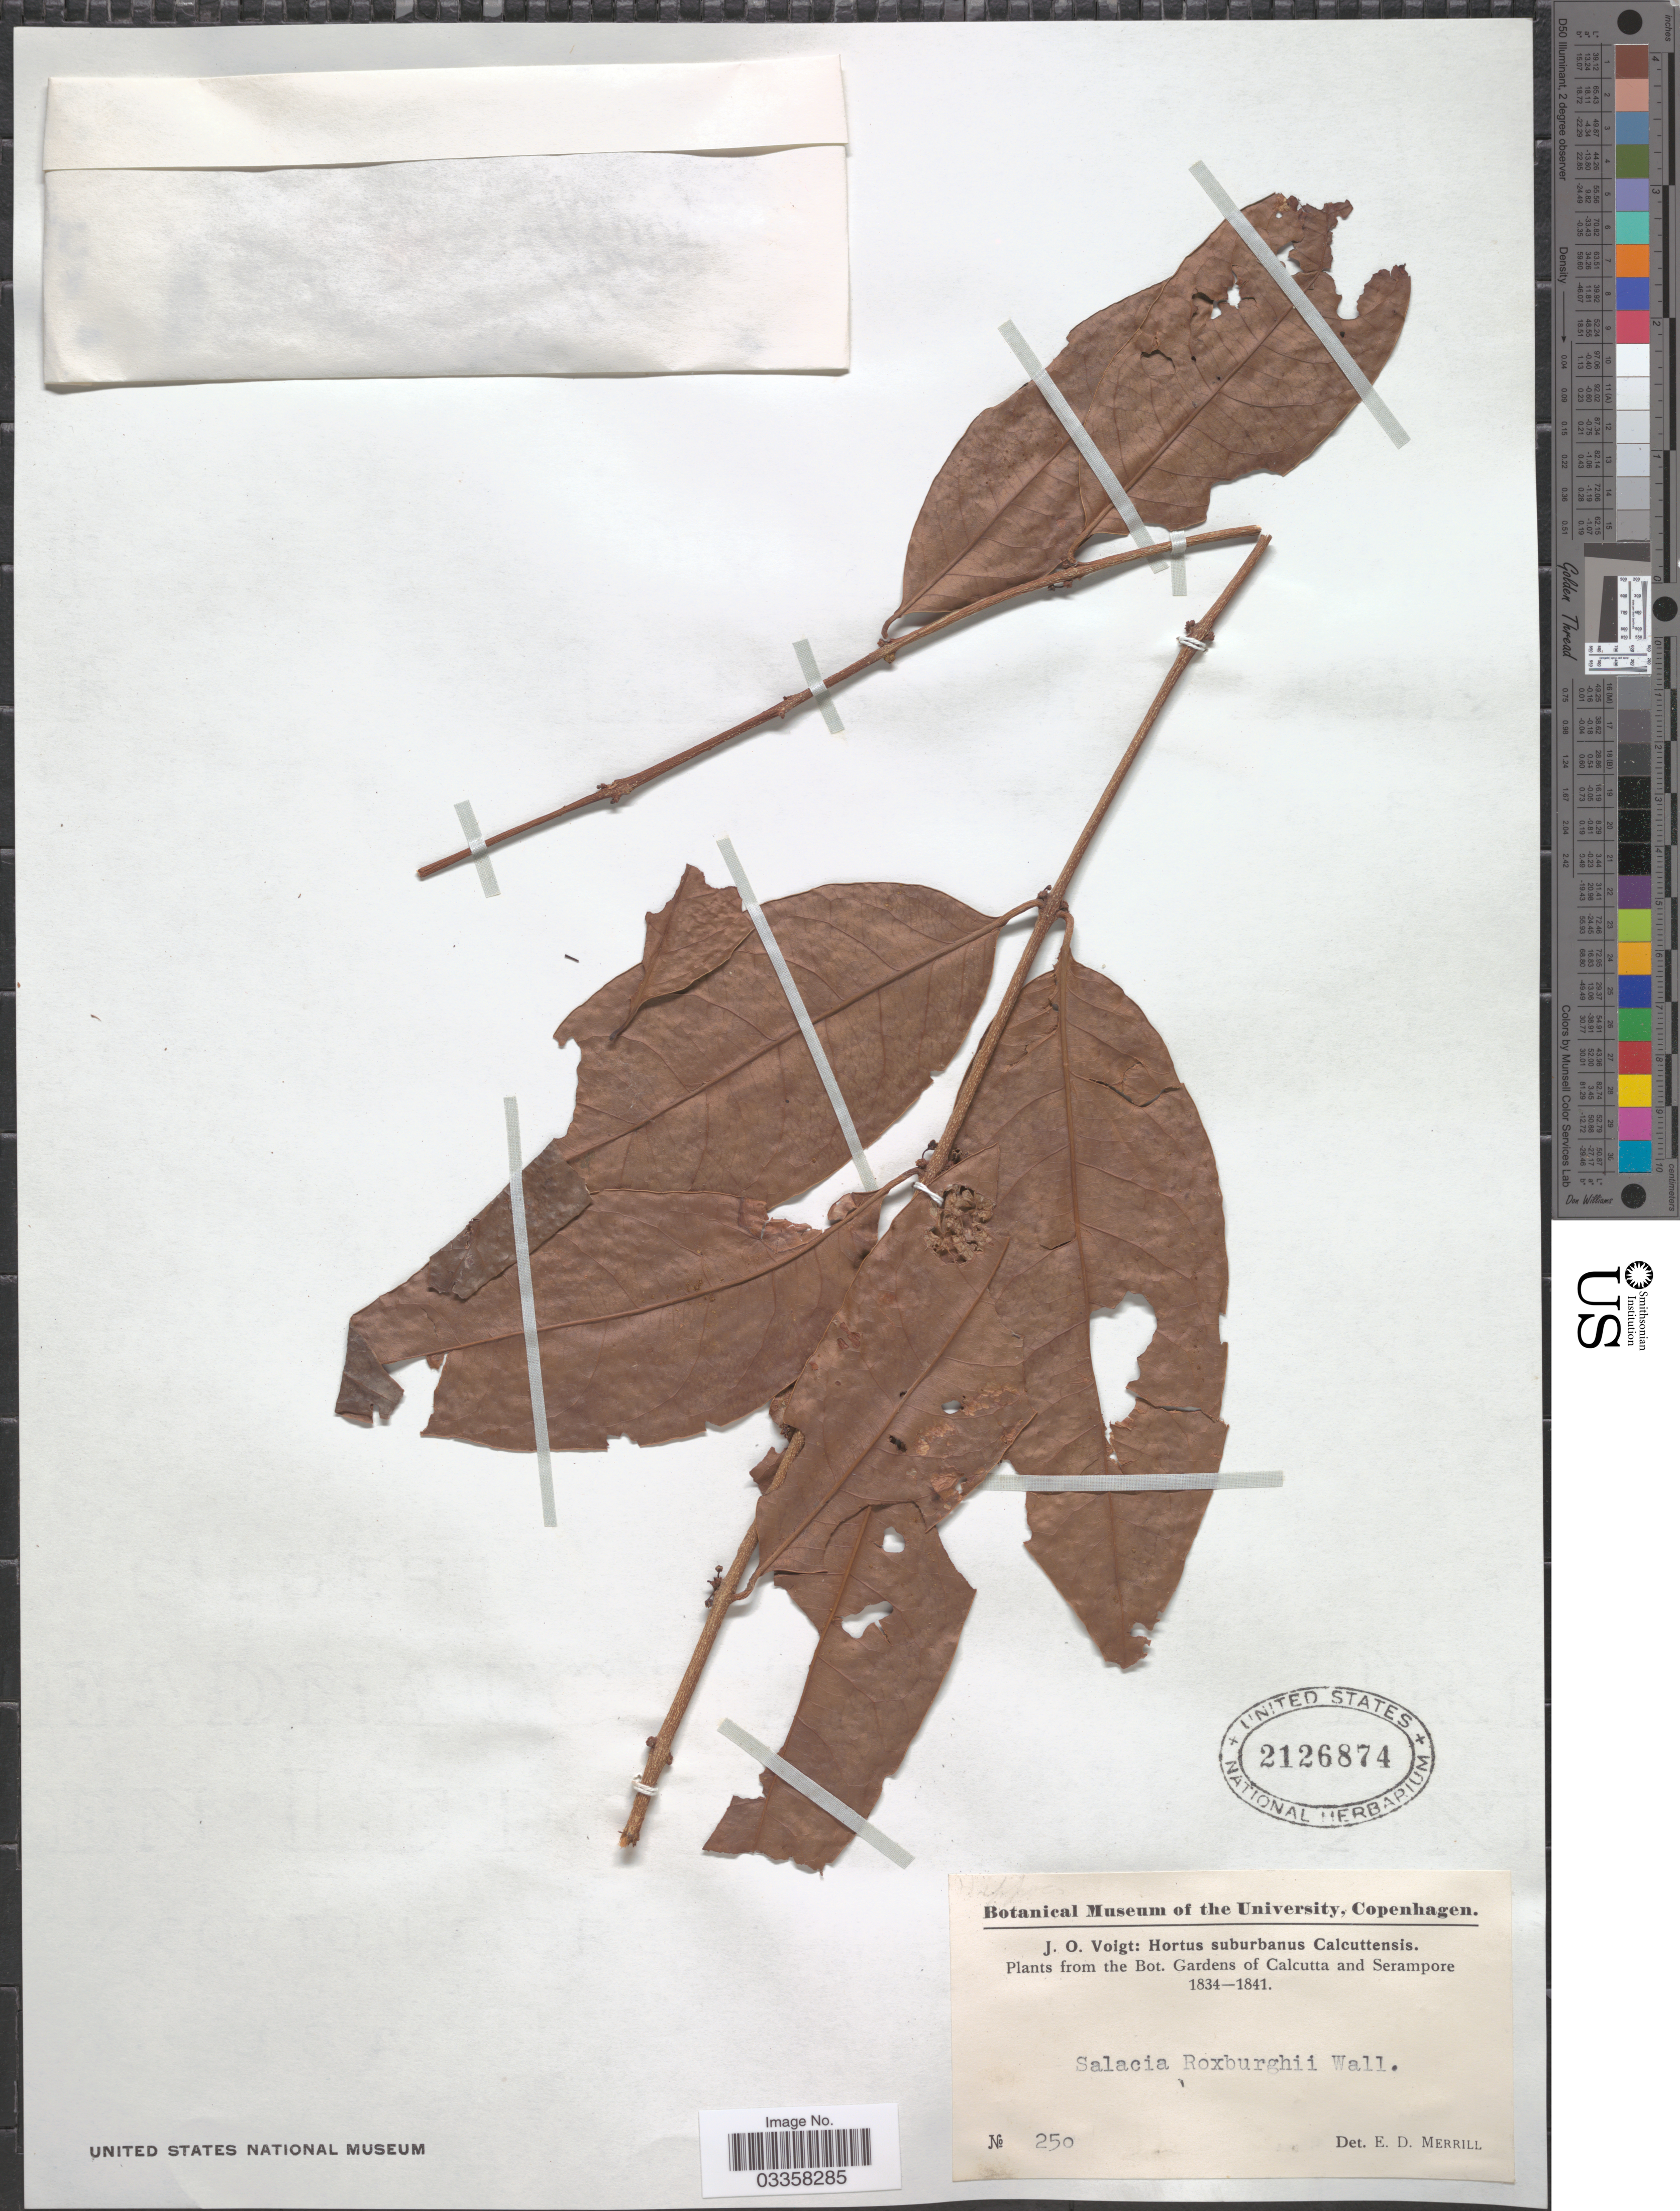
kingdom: Plantae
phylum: Tracheophyta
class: Magnoliopsida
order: Celastrales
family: Celastraceae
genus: Salacia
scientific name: Salacia roxburghii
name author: Wall.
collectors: J. O. Voigt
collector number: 250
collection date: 1834/1841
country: India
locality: Bot. Gardens of Calcutta and Serampore.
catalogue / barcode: US 2126874